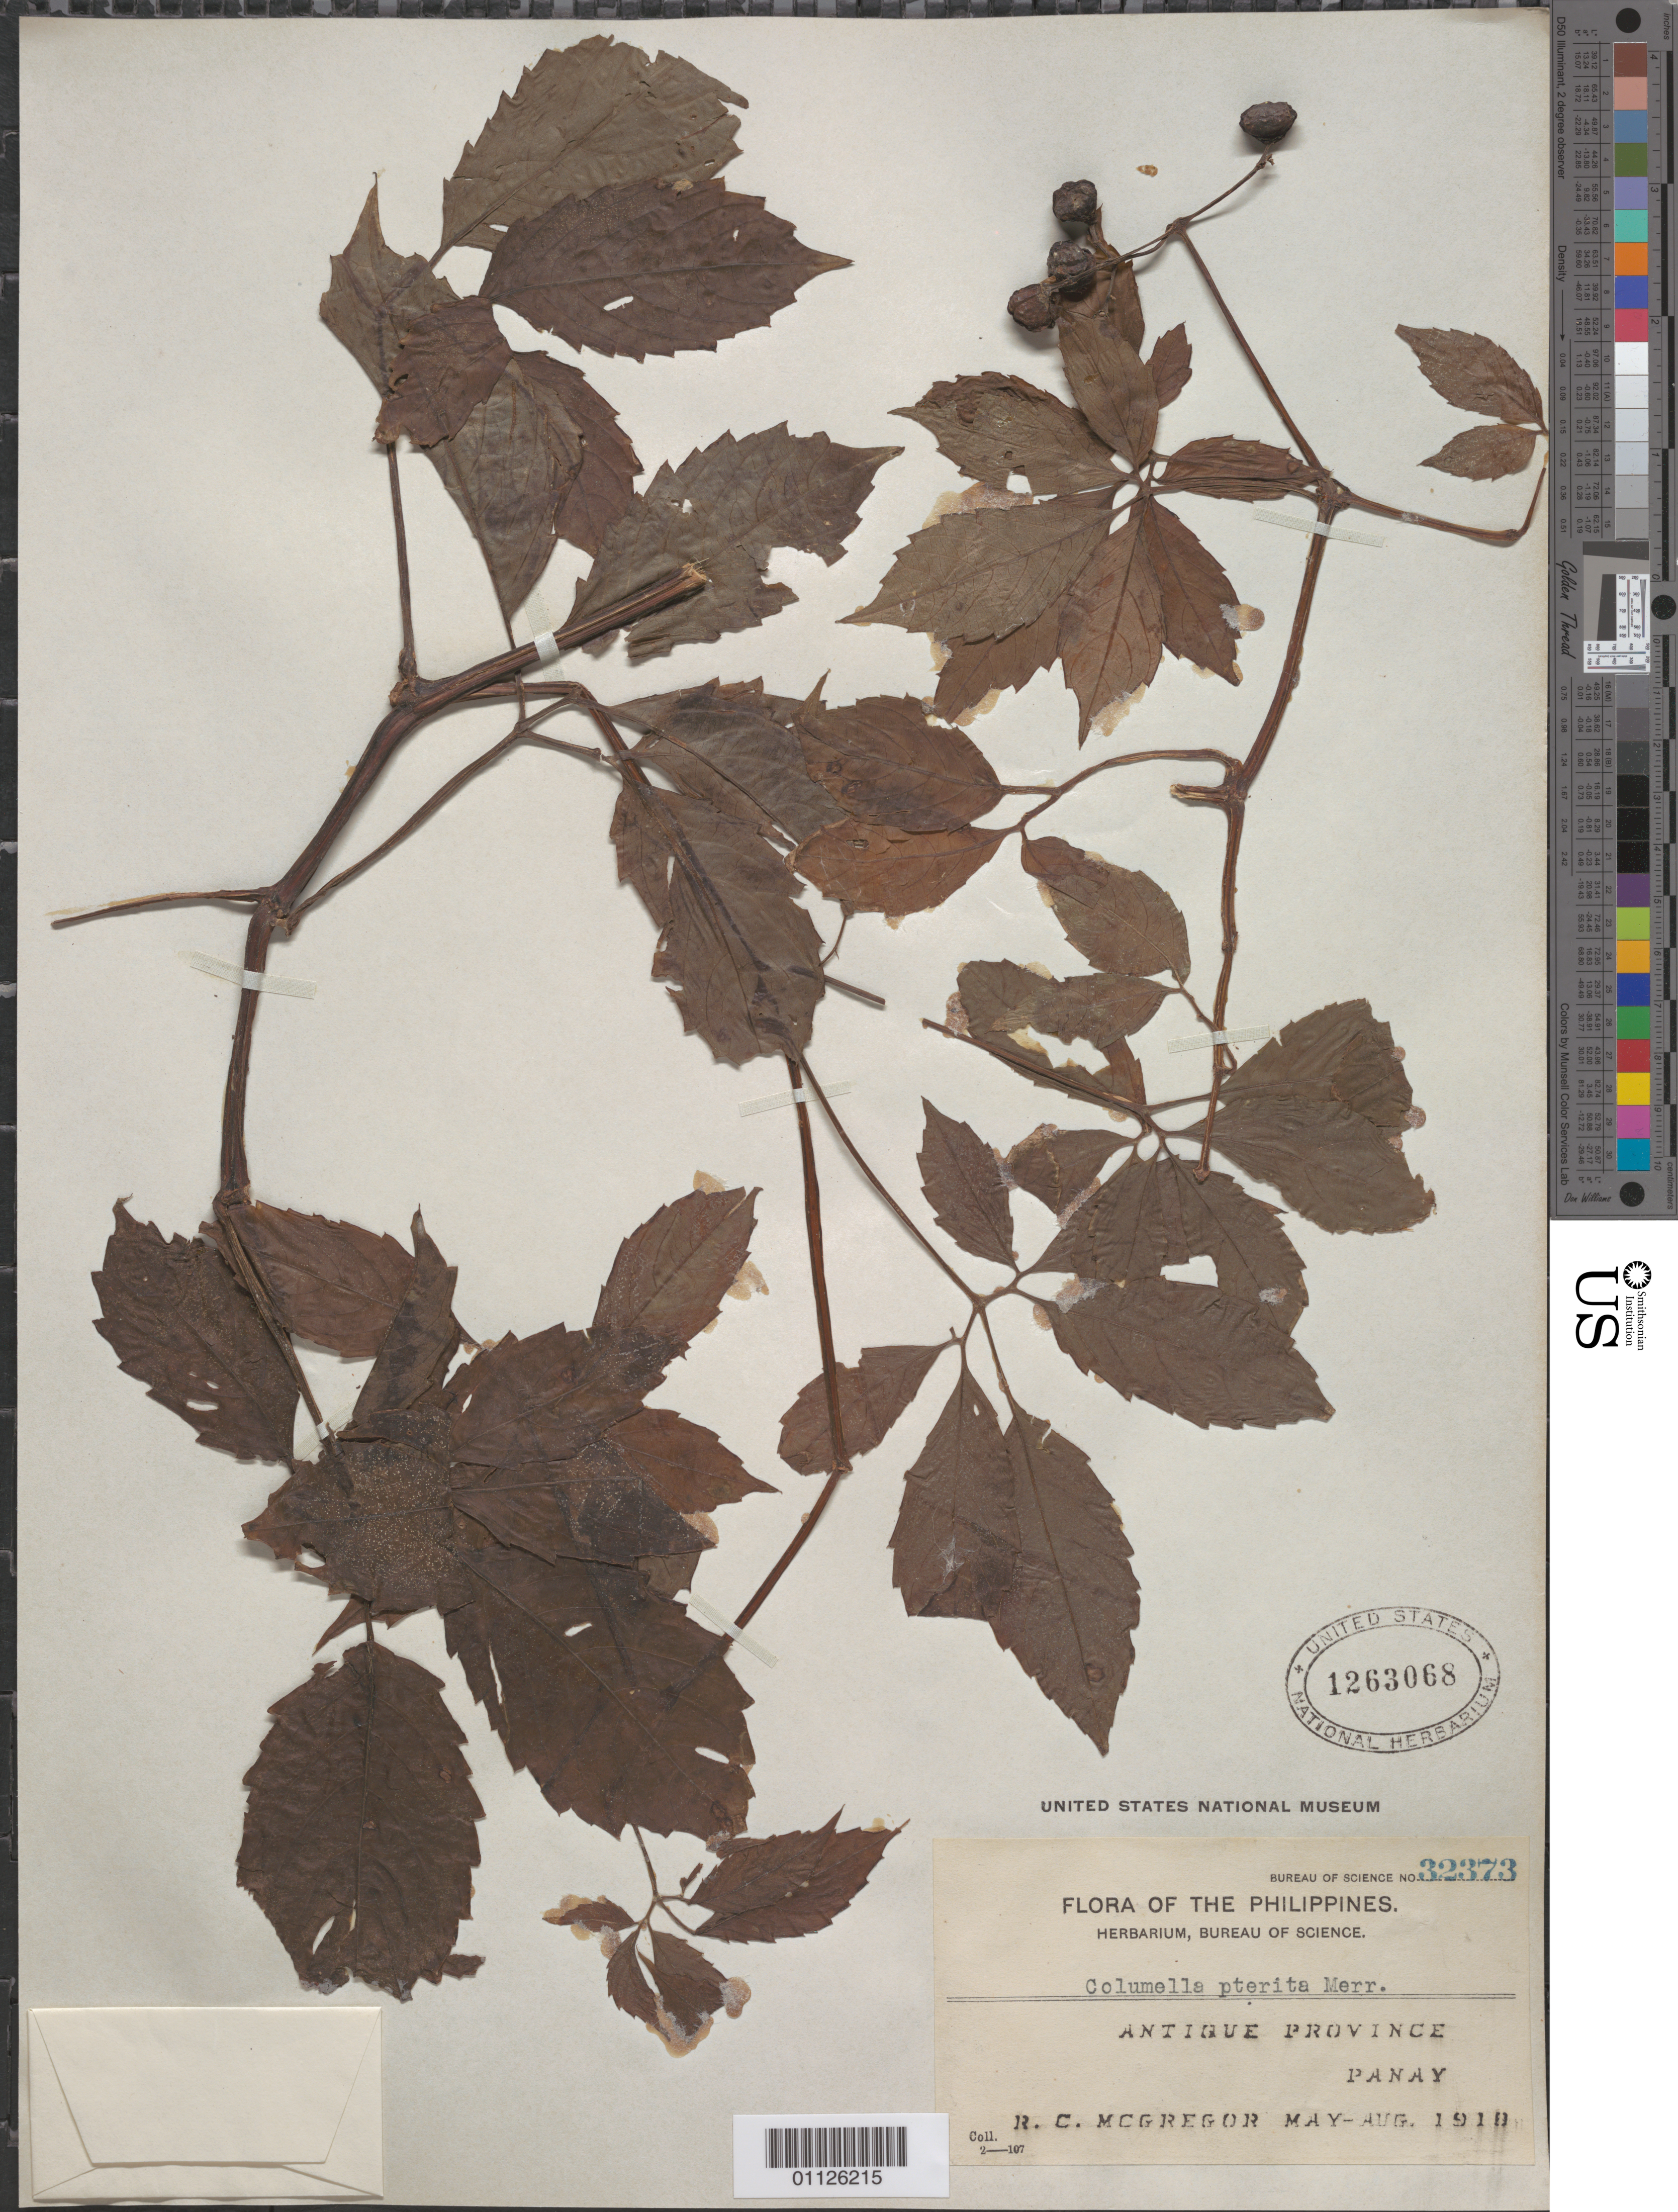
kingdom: Plantae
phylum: Tracheophyta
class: Magnoliopsida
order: Vitales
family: Vitaceae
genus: Columella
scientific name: Columella pterita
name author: Merr.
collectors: R. C. McGregor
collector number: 32373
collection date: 1910-05/1910-08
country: Philippines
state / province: Western Visayas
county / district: Antique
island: Panay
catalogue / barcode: US 1263068